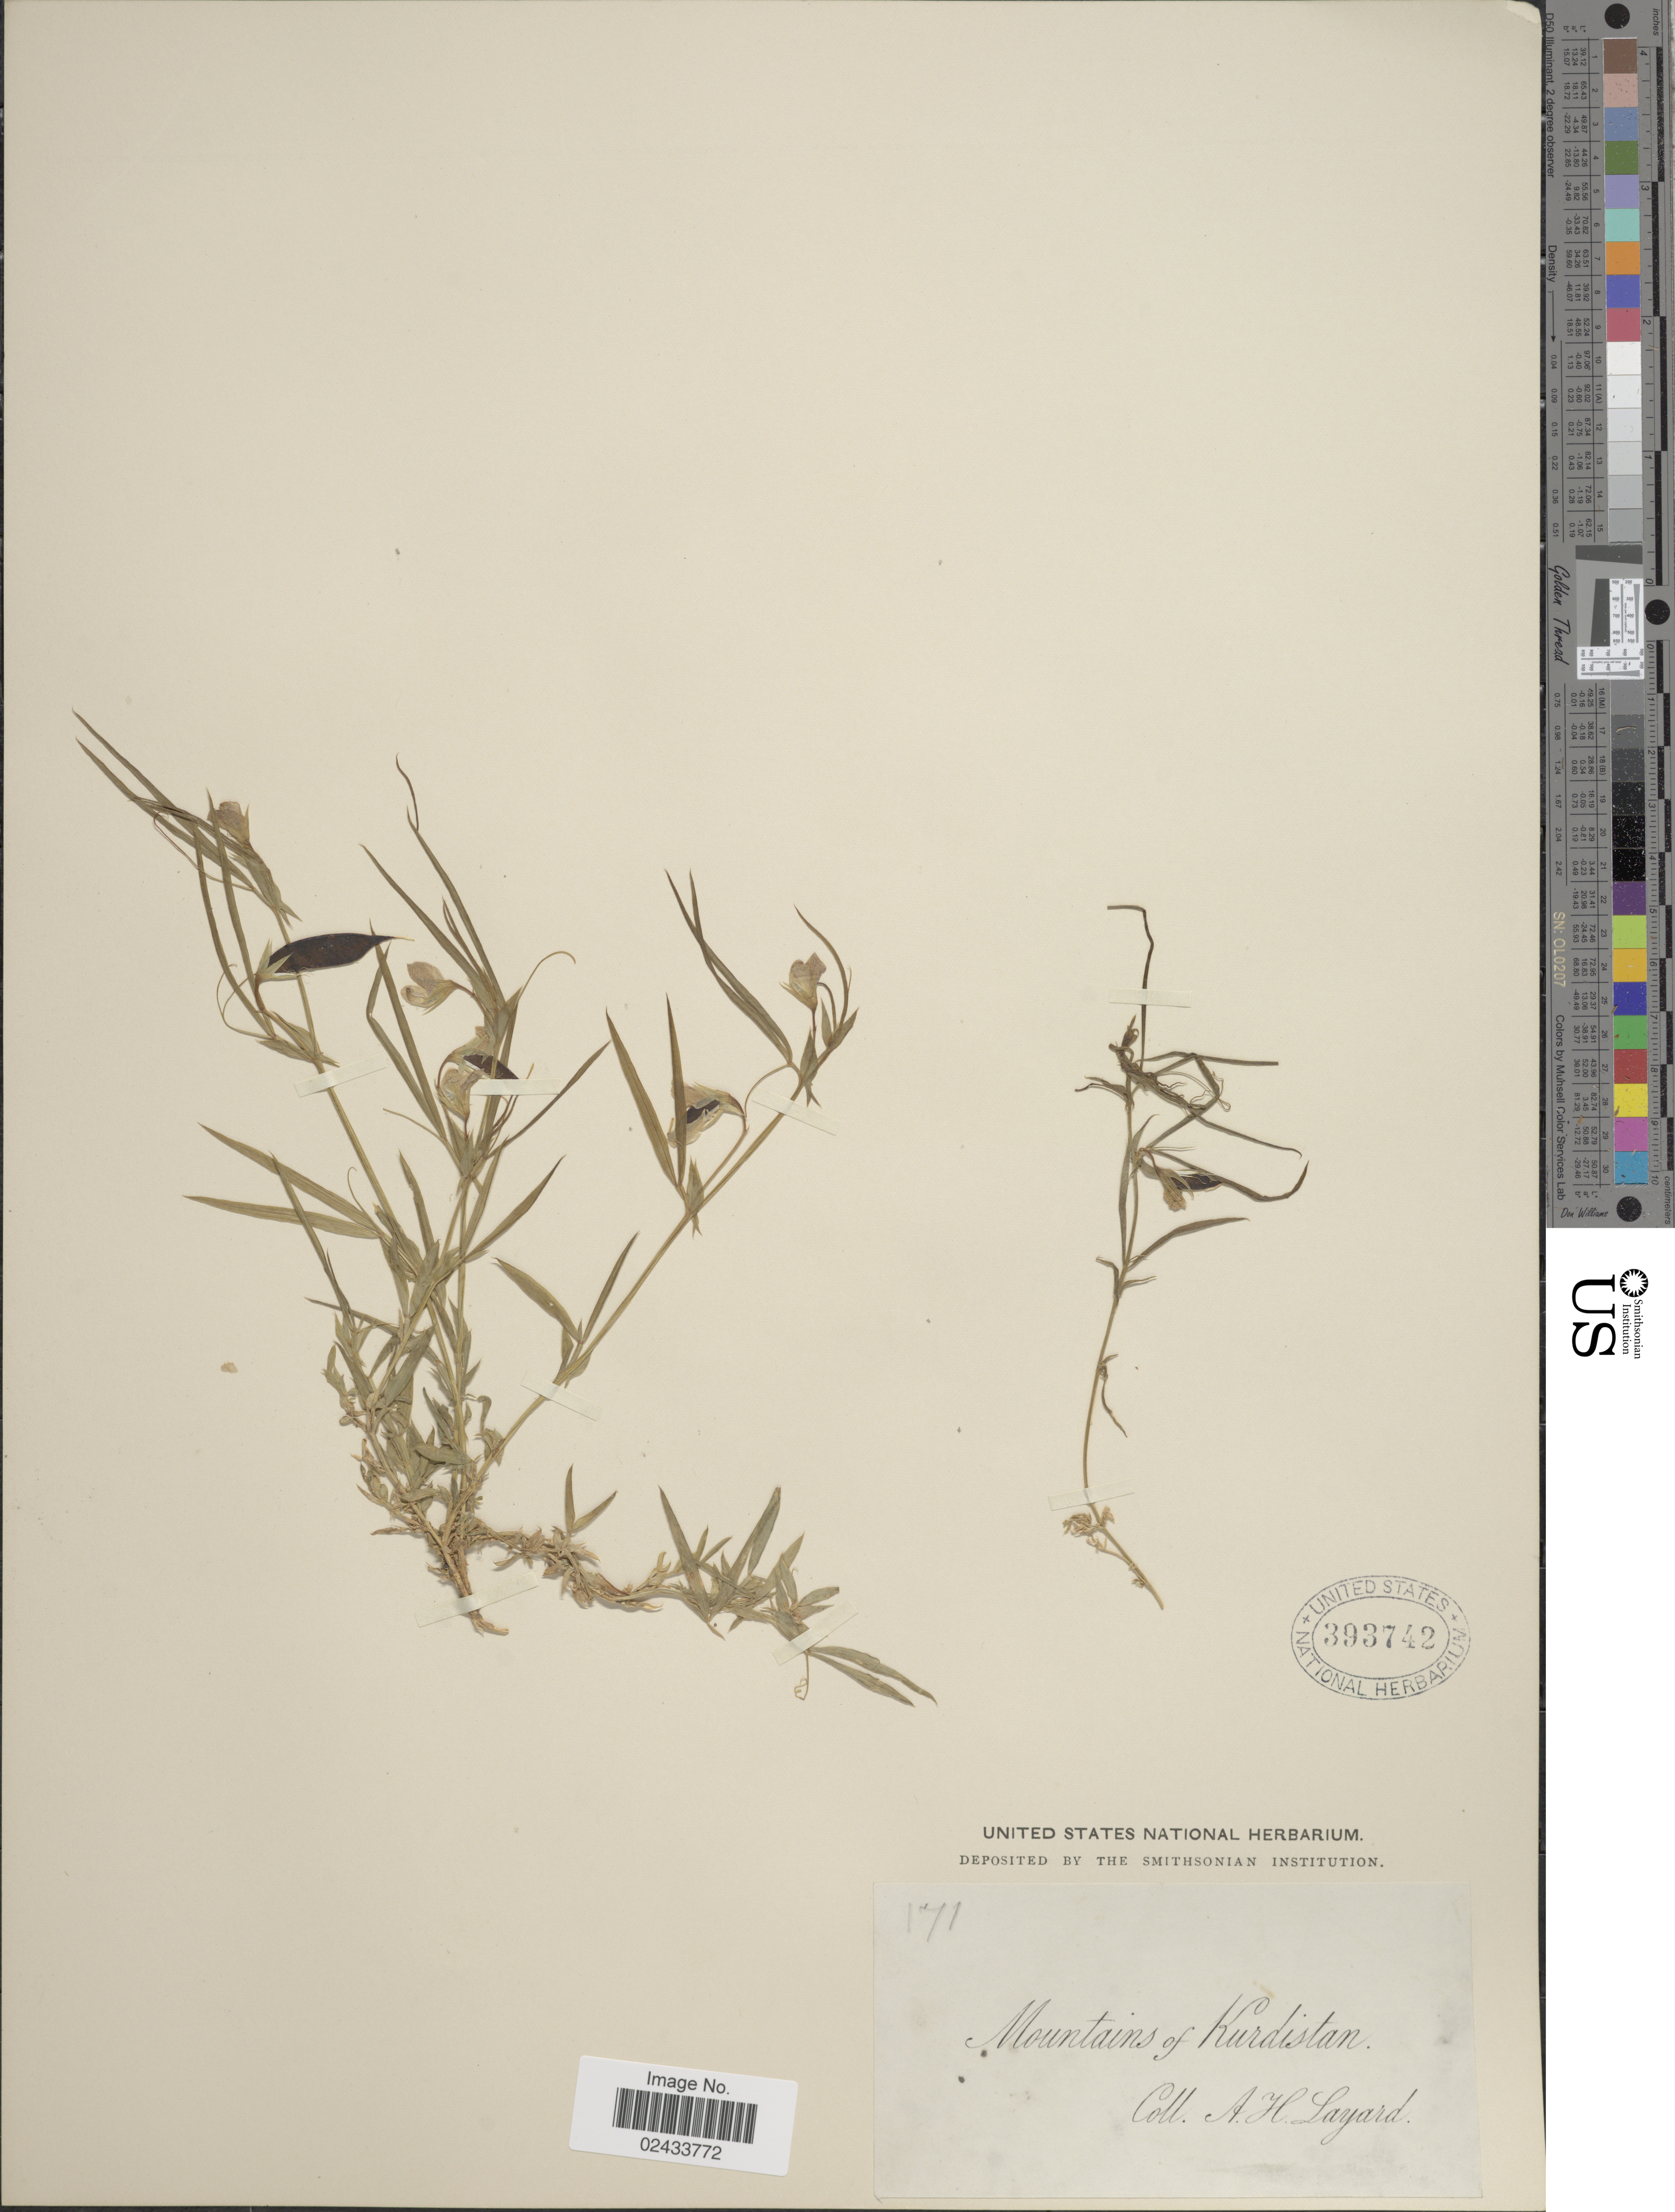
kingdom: Plantae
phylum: Tracheophyta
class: Magnoliopsida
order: Fabales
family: Fabaceae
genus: Lathyrus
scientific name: Lathyrus sp.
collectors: A. Layard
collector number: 171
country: Iran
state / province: Kurdistan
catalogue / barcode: US 393742